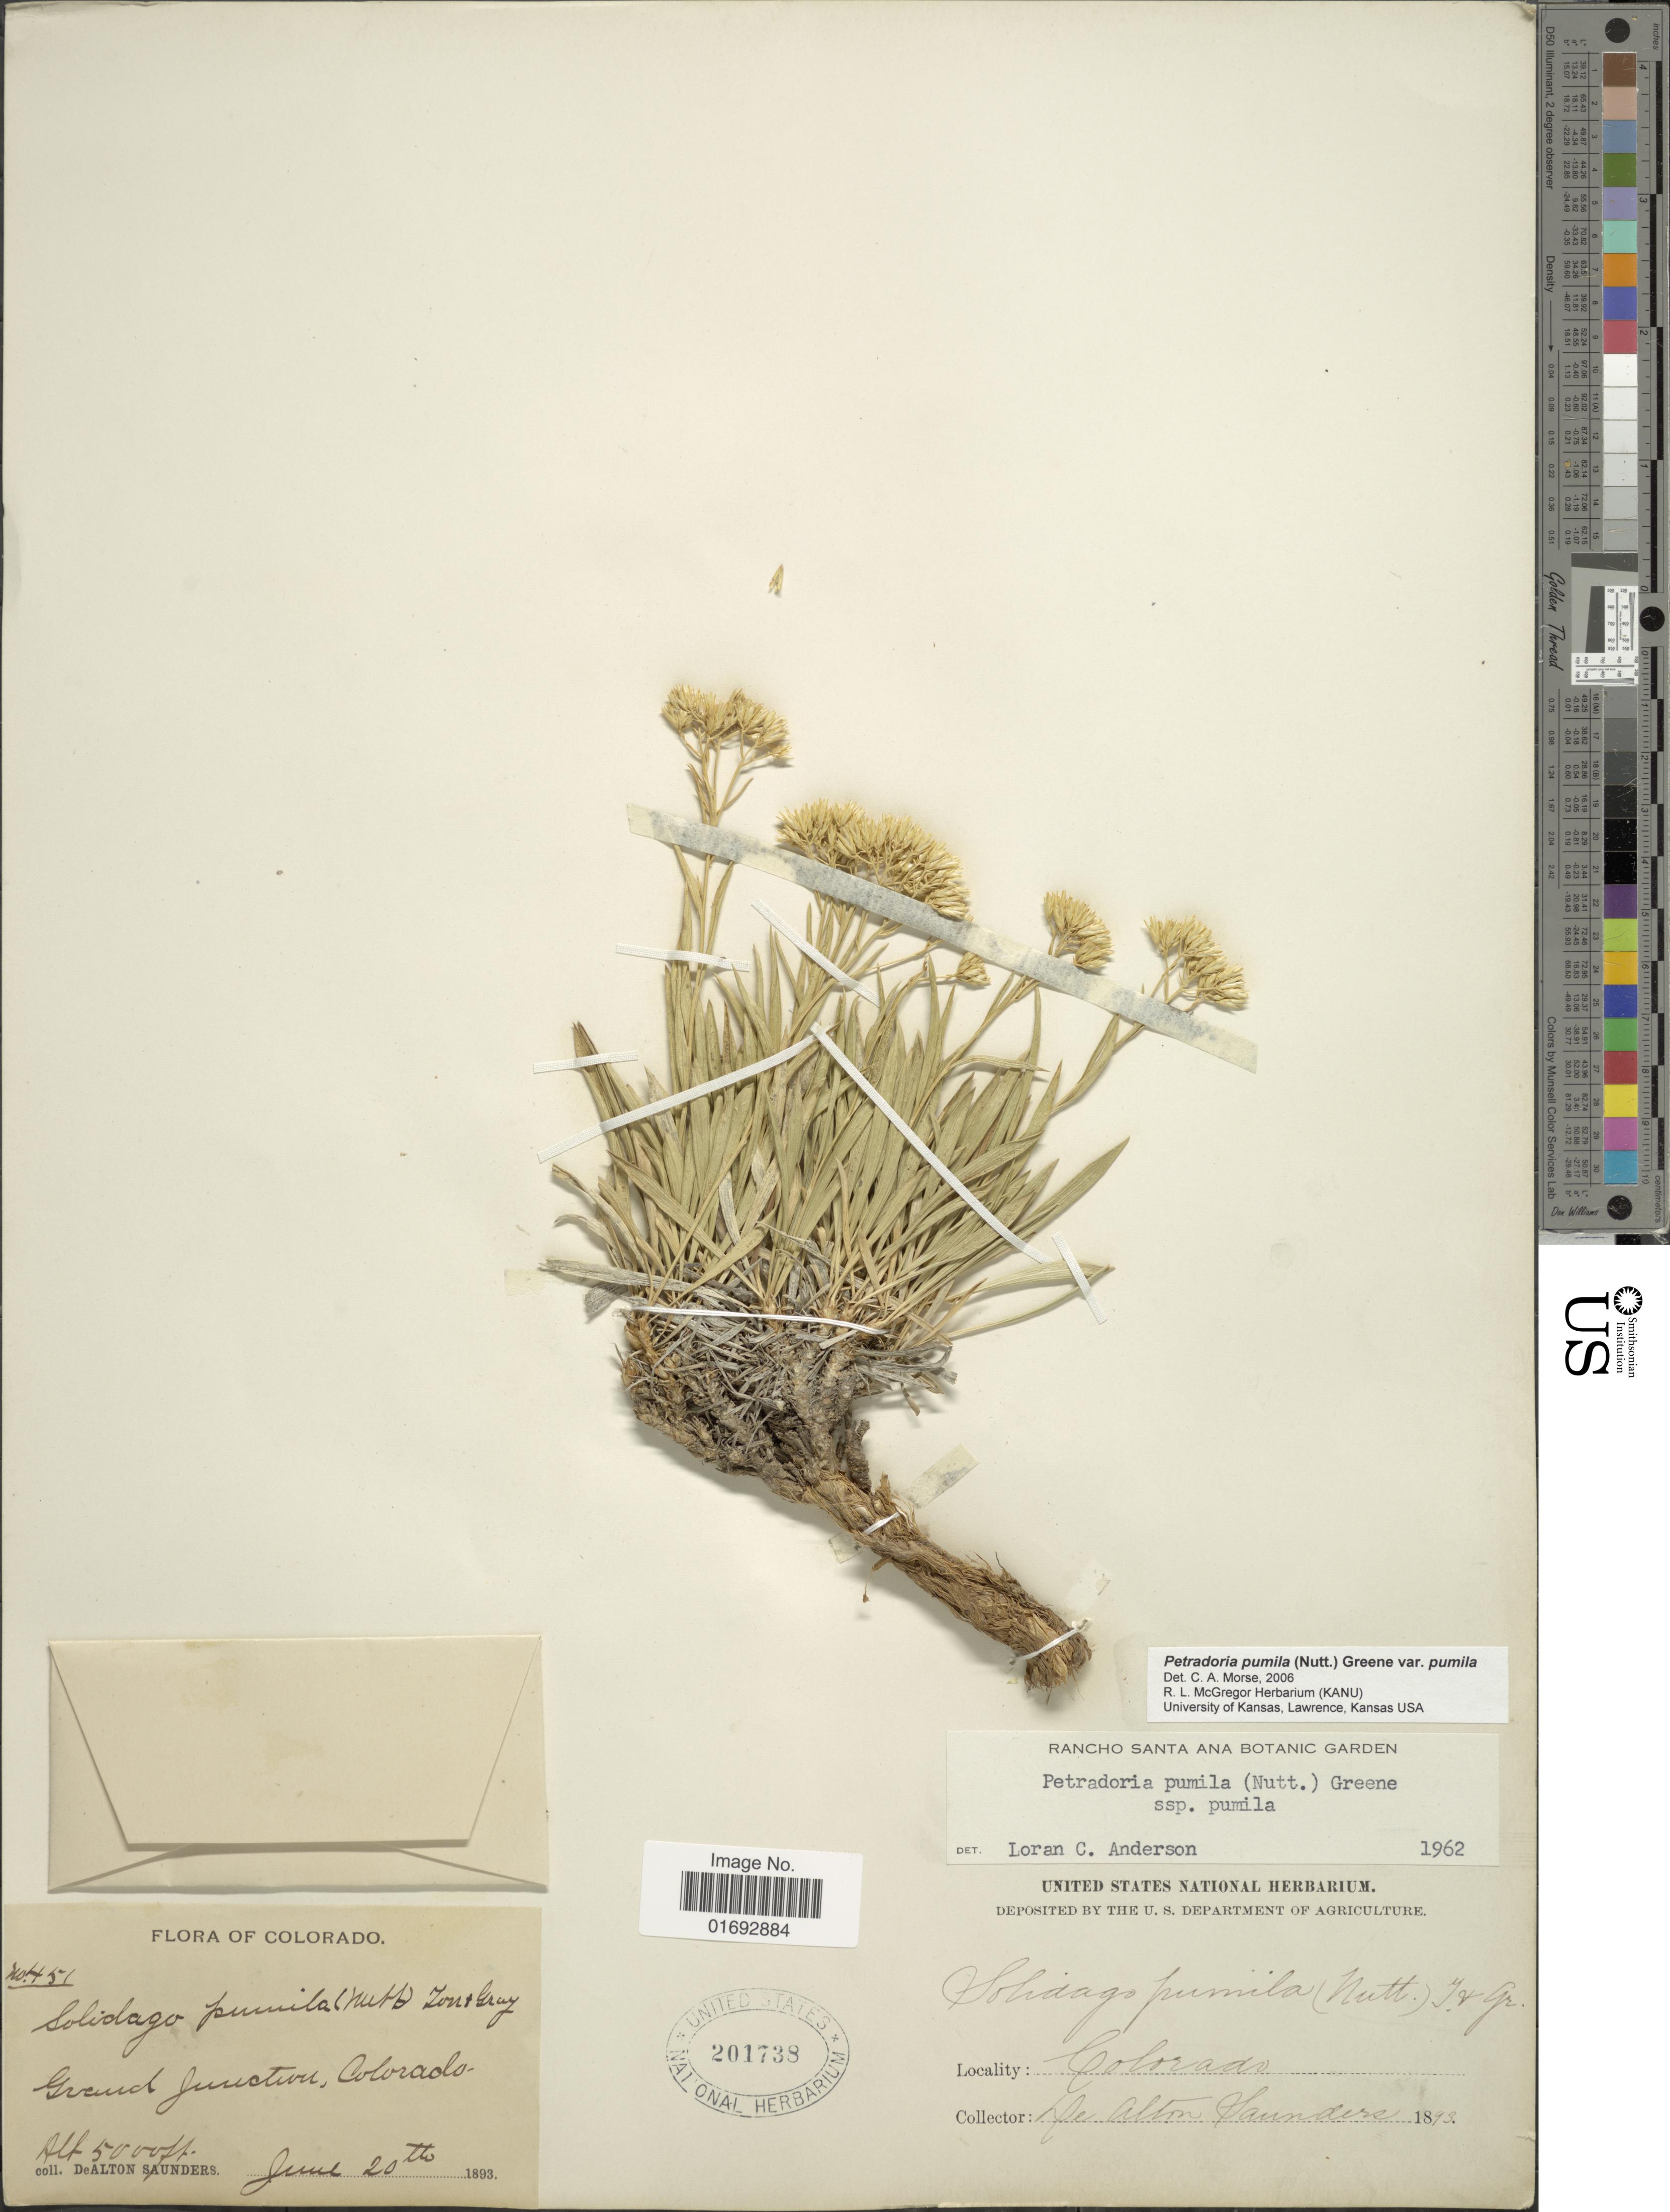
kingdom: Plantae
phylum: Tracheophyta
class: Magnoliopsida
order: Asterales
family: Asteraceae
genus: Petradoria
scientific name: Petradoria pumila subsp. pumila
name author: (Nutt.) Greene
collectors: D. A. Saunders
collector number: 451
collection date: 1893-06-20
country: United States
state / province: Colorado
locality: Grand Junction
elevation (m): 1524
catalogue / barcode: US 201738